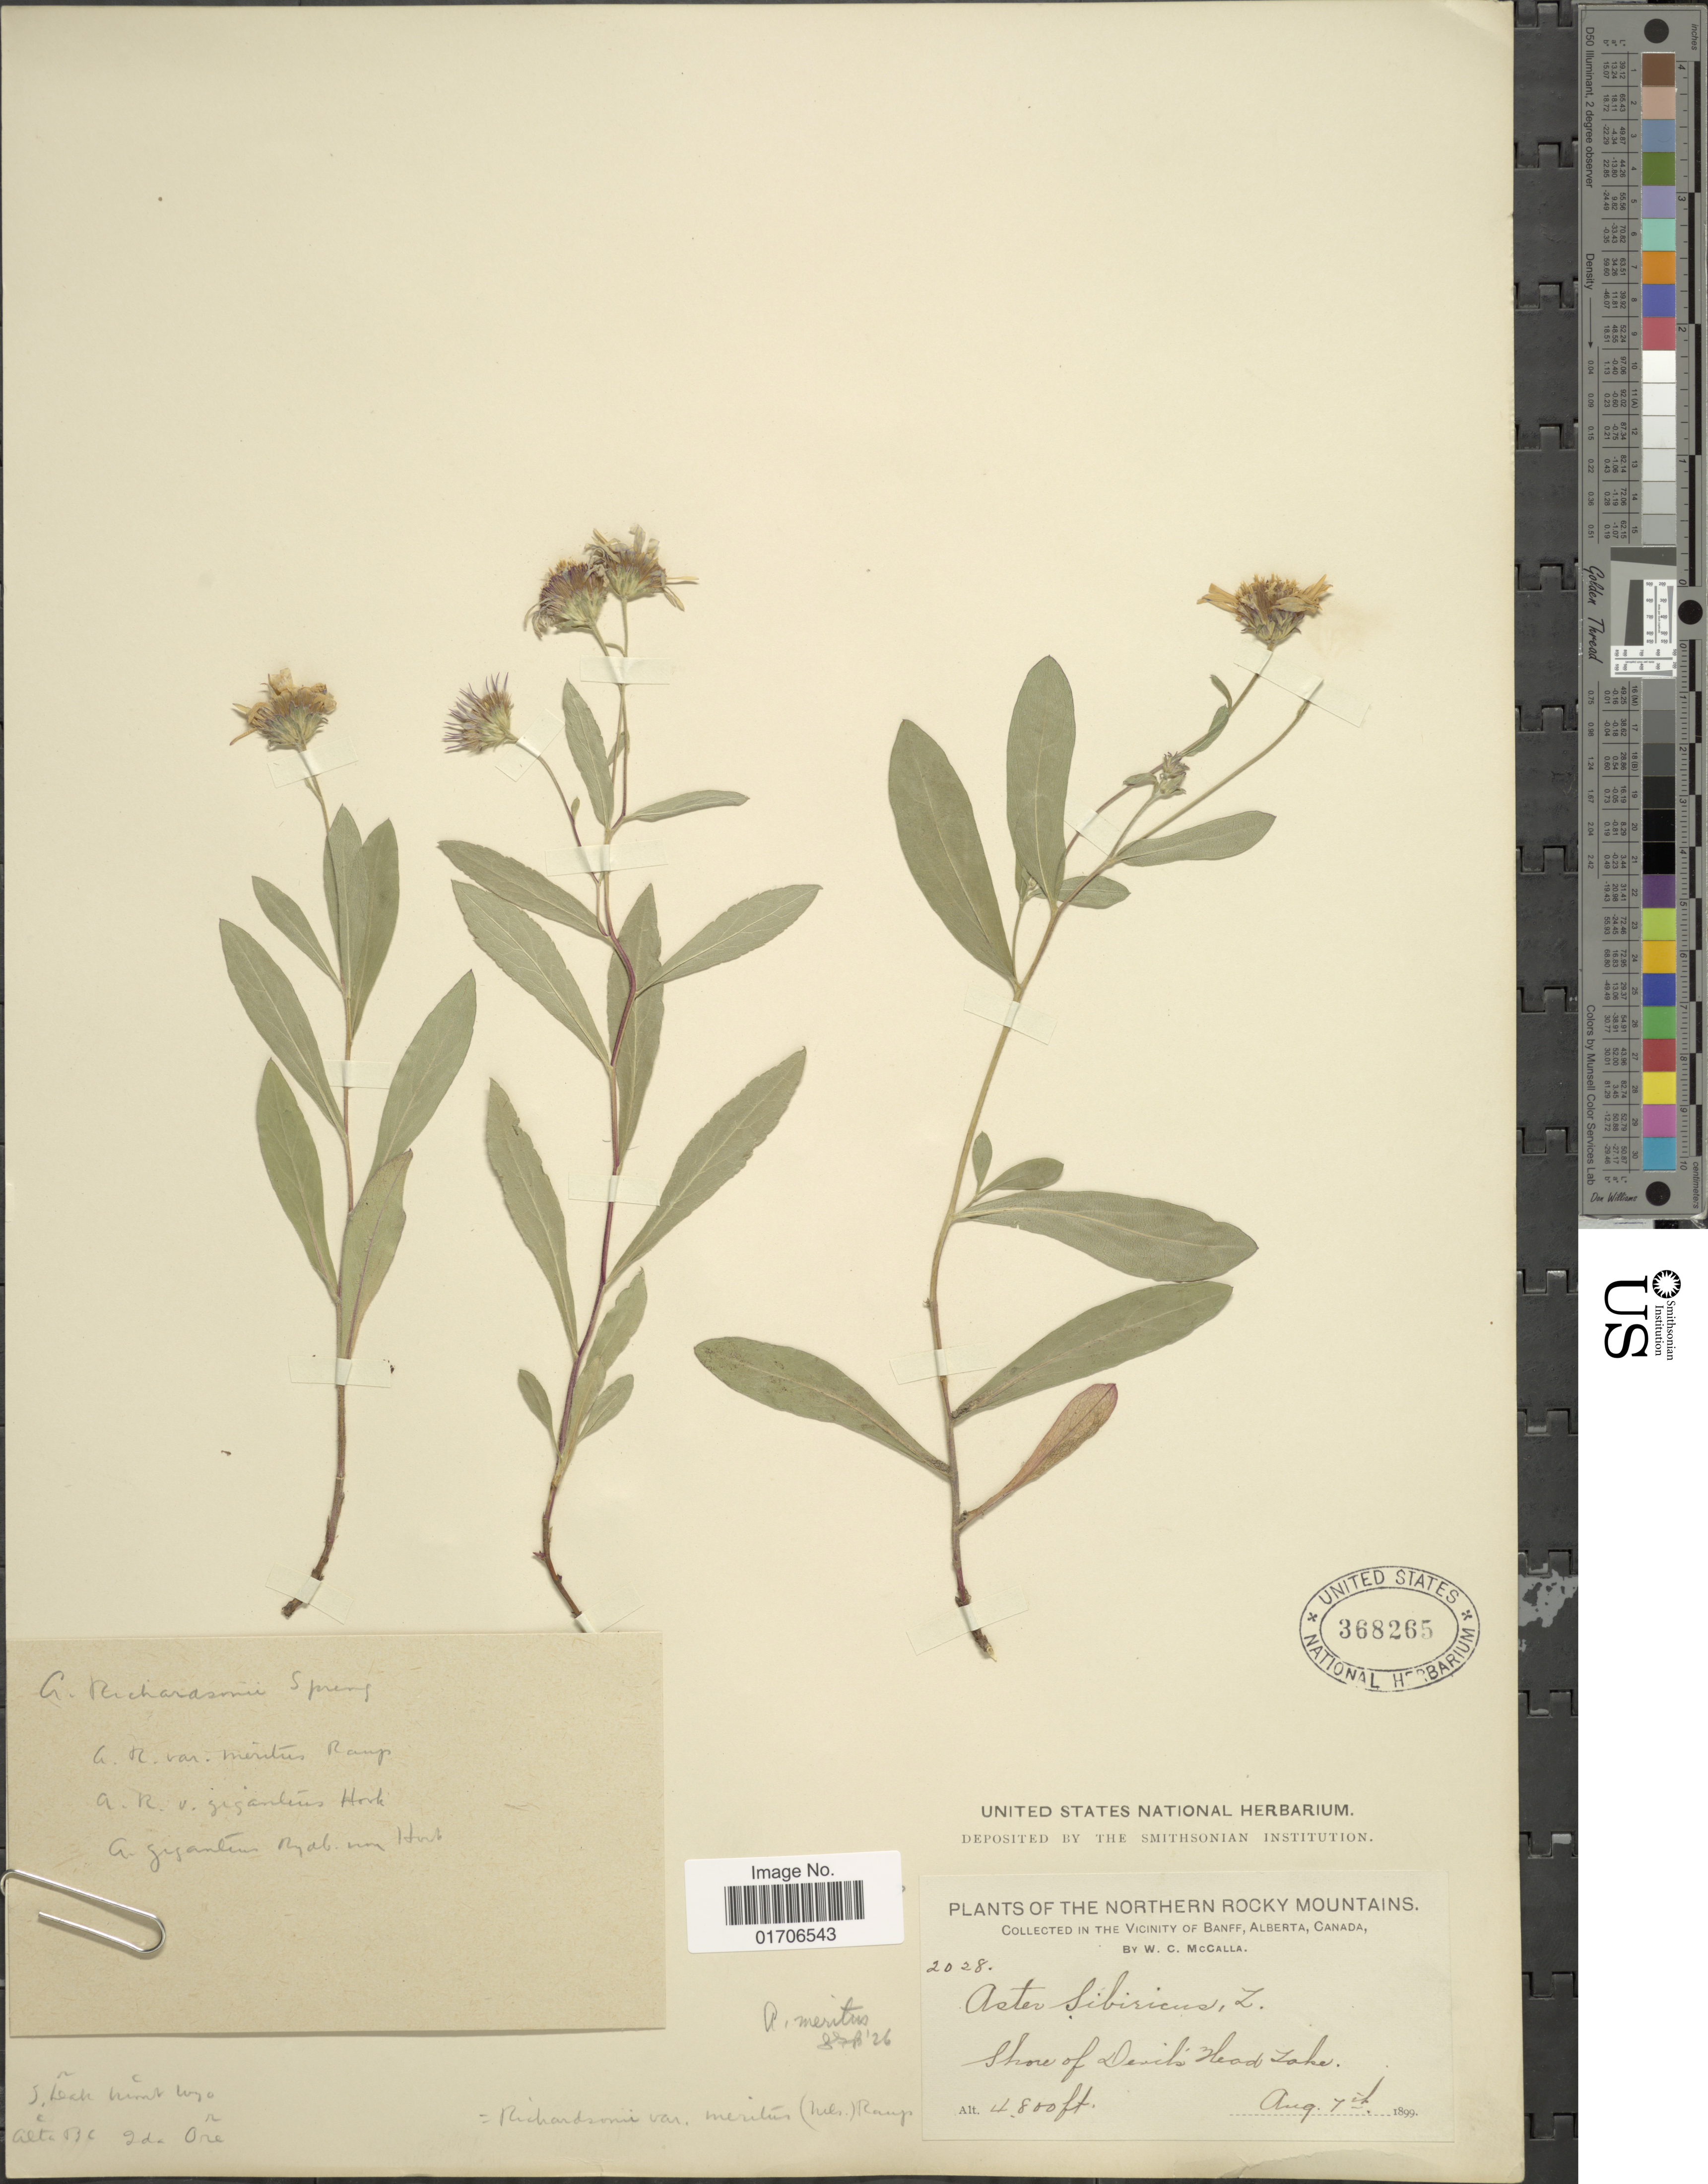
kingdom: Plantae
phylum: Tracheophyta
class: Magnoliopsida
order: Asterales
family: Asteraceae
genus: Eurybia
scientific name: Eurybia merita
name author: (A. Nelson) G.L. Nesom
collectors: W. McCalla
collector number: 2028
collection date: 1899-08-07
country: Canada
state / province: Alberta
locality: Northern Rocky Mountains. In the Vicinity of Banff, Alberta, Canada. Shore of Devil's Head Lake.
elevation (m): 1463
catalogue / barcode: US 368265